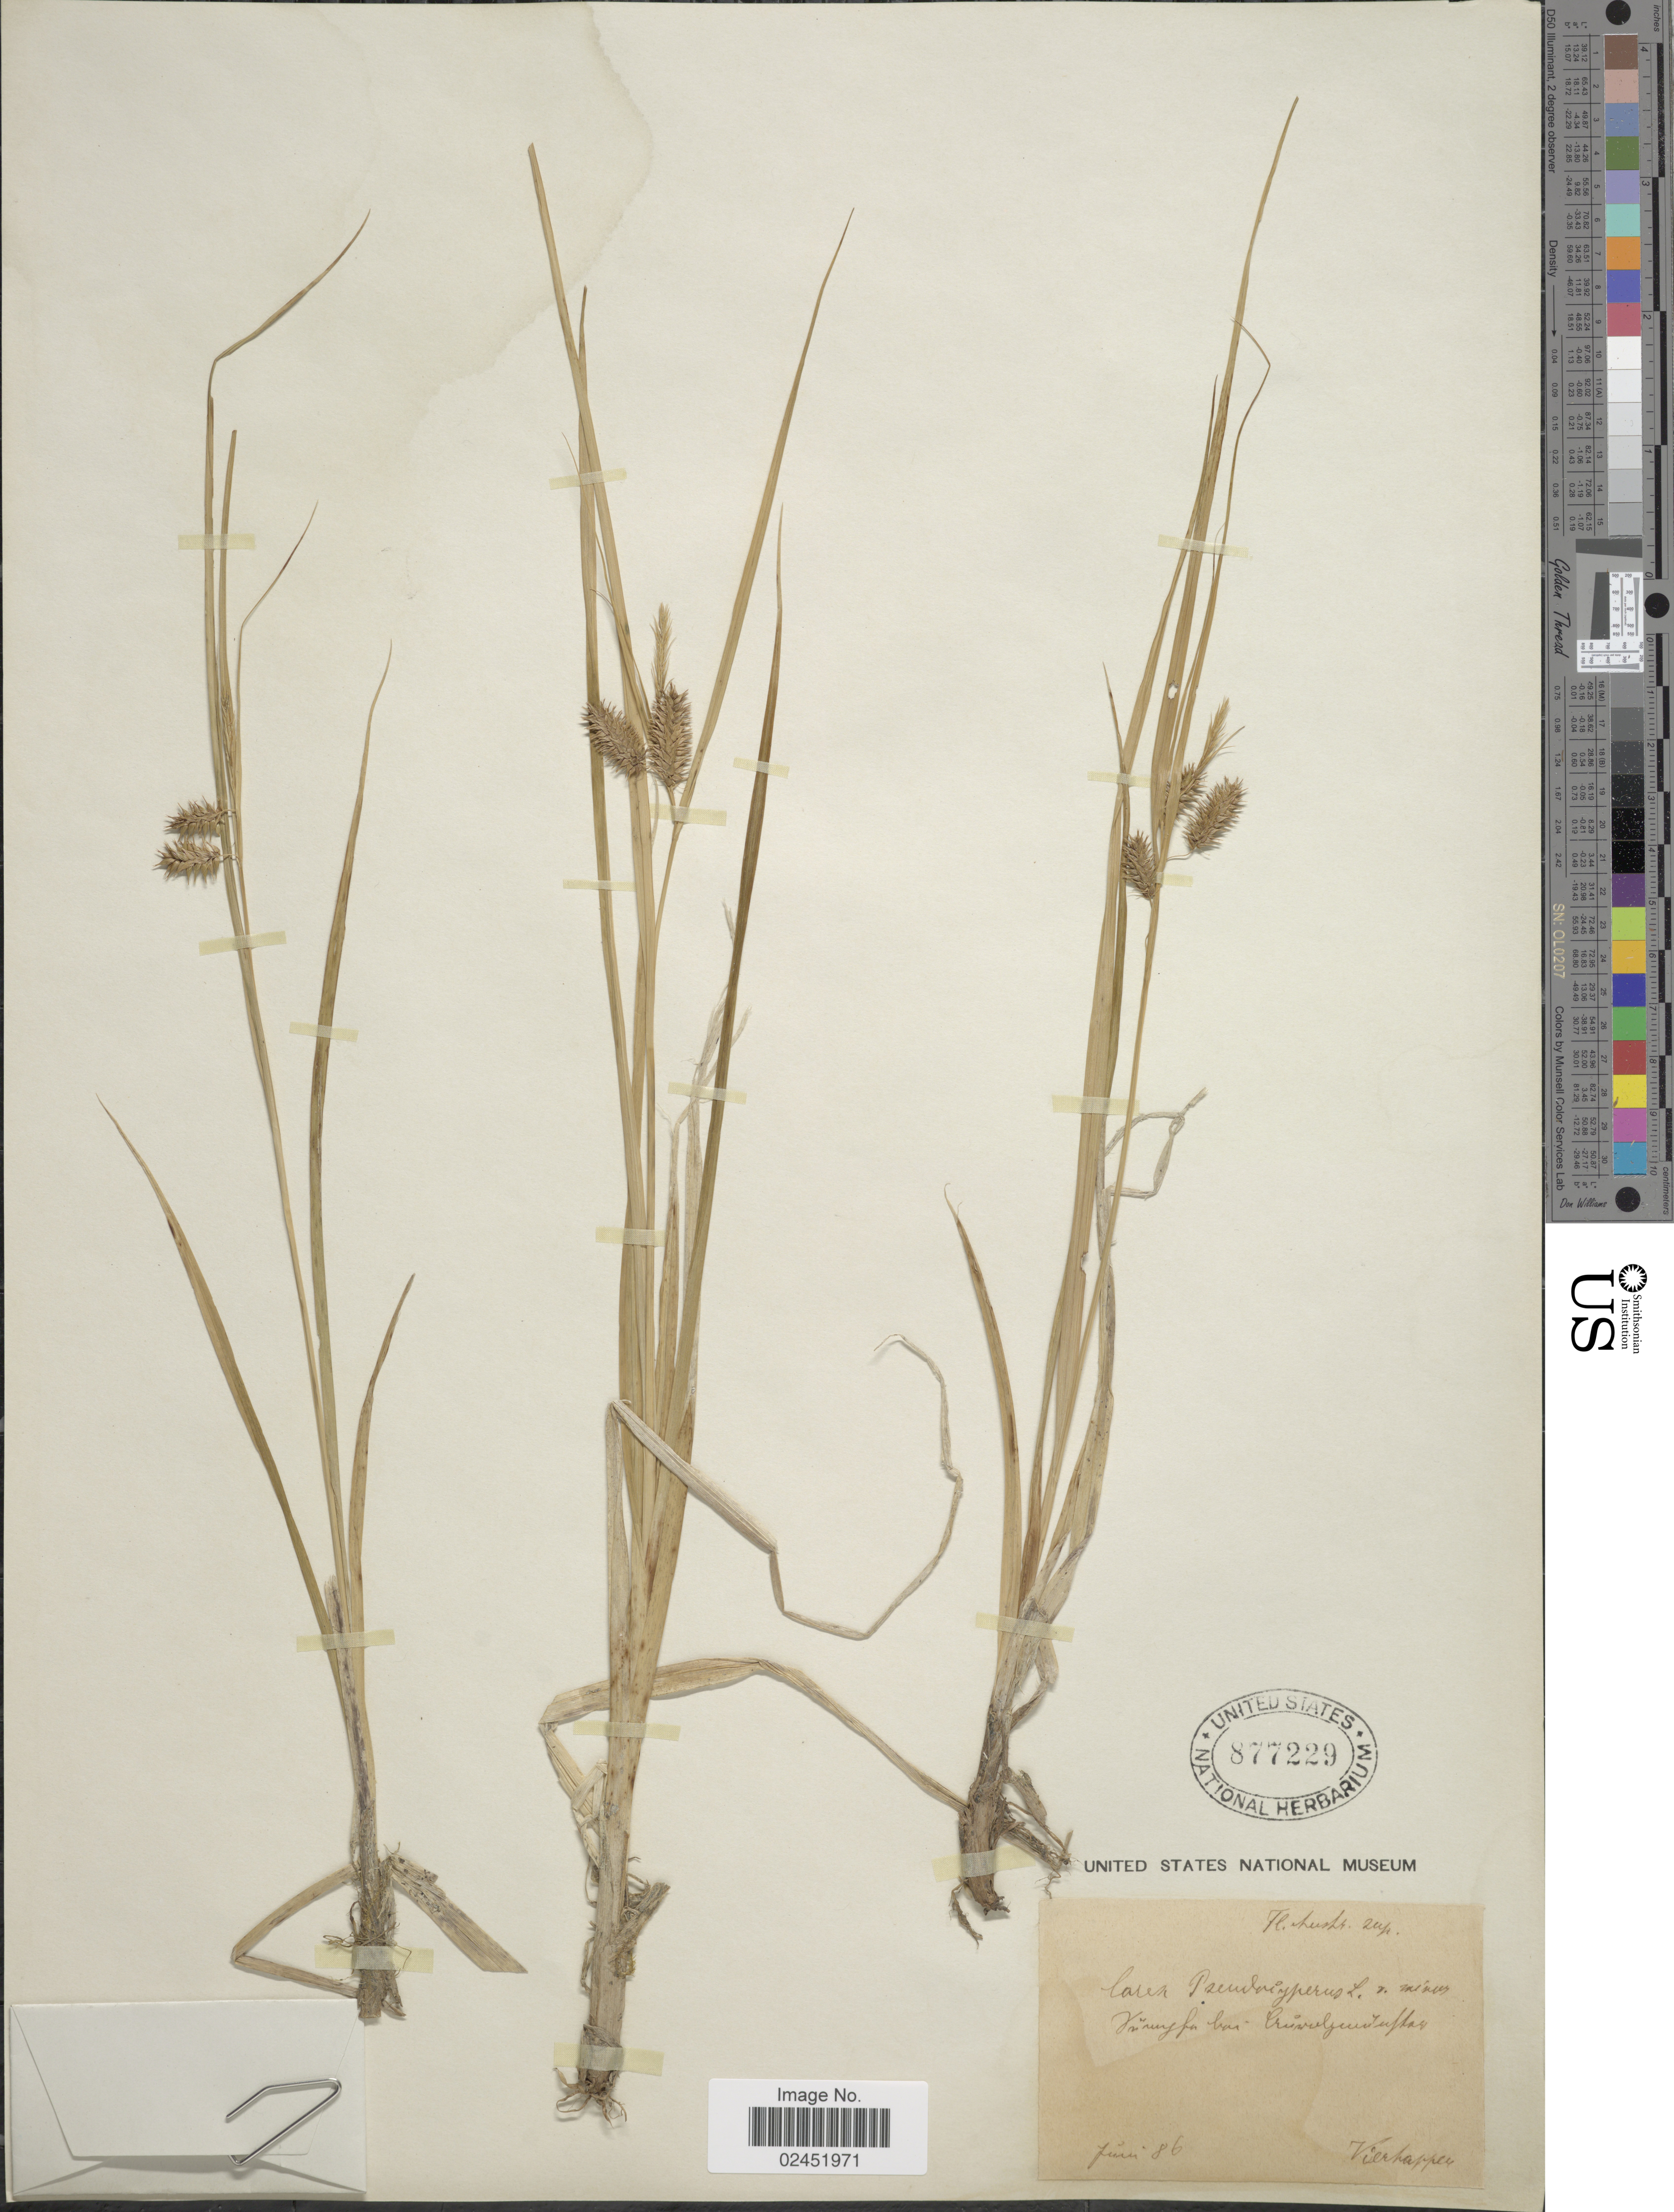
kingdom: Plantae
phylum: Tracheophyta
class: Liliopsida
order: Poales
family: Cyperaceae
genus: Carex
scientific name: Carex pseudocyperus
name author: L.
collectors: F. Vierhapper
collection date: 1886-06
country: Austria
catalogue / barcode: US 877229